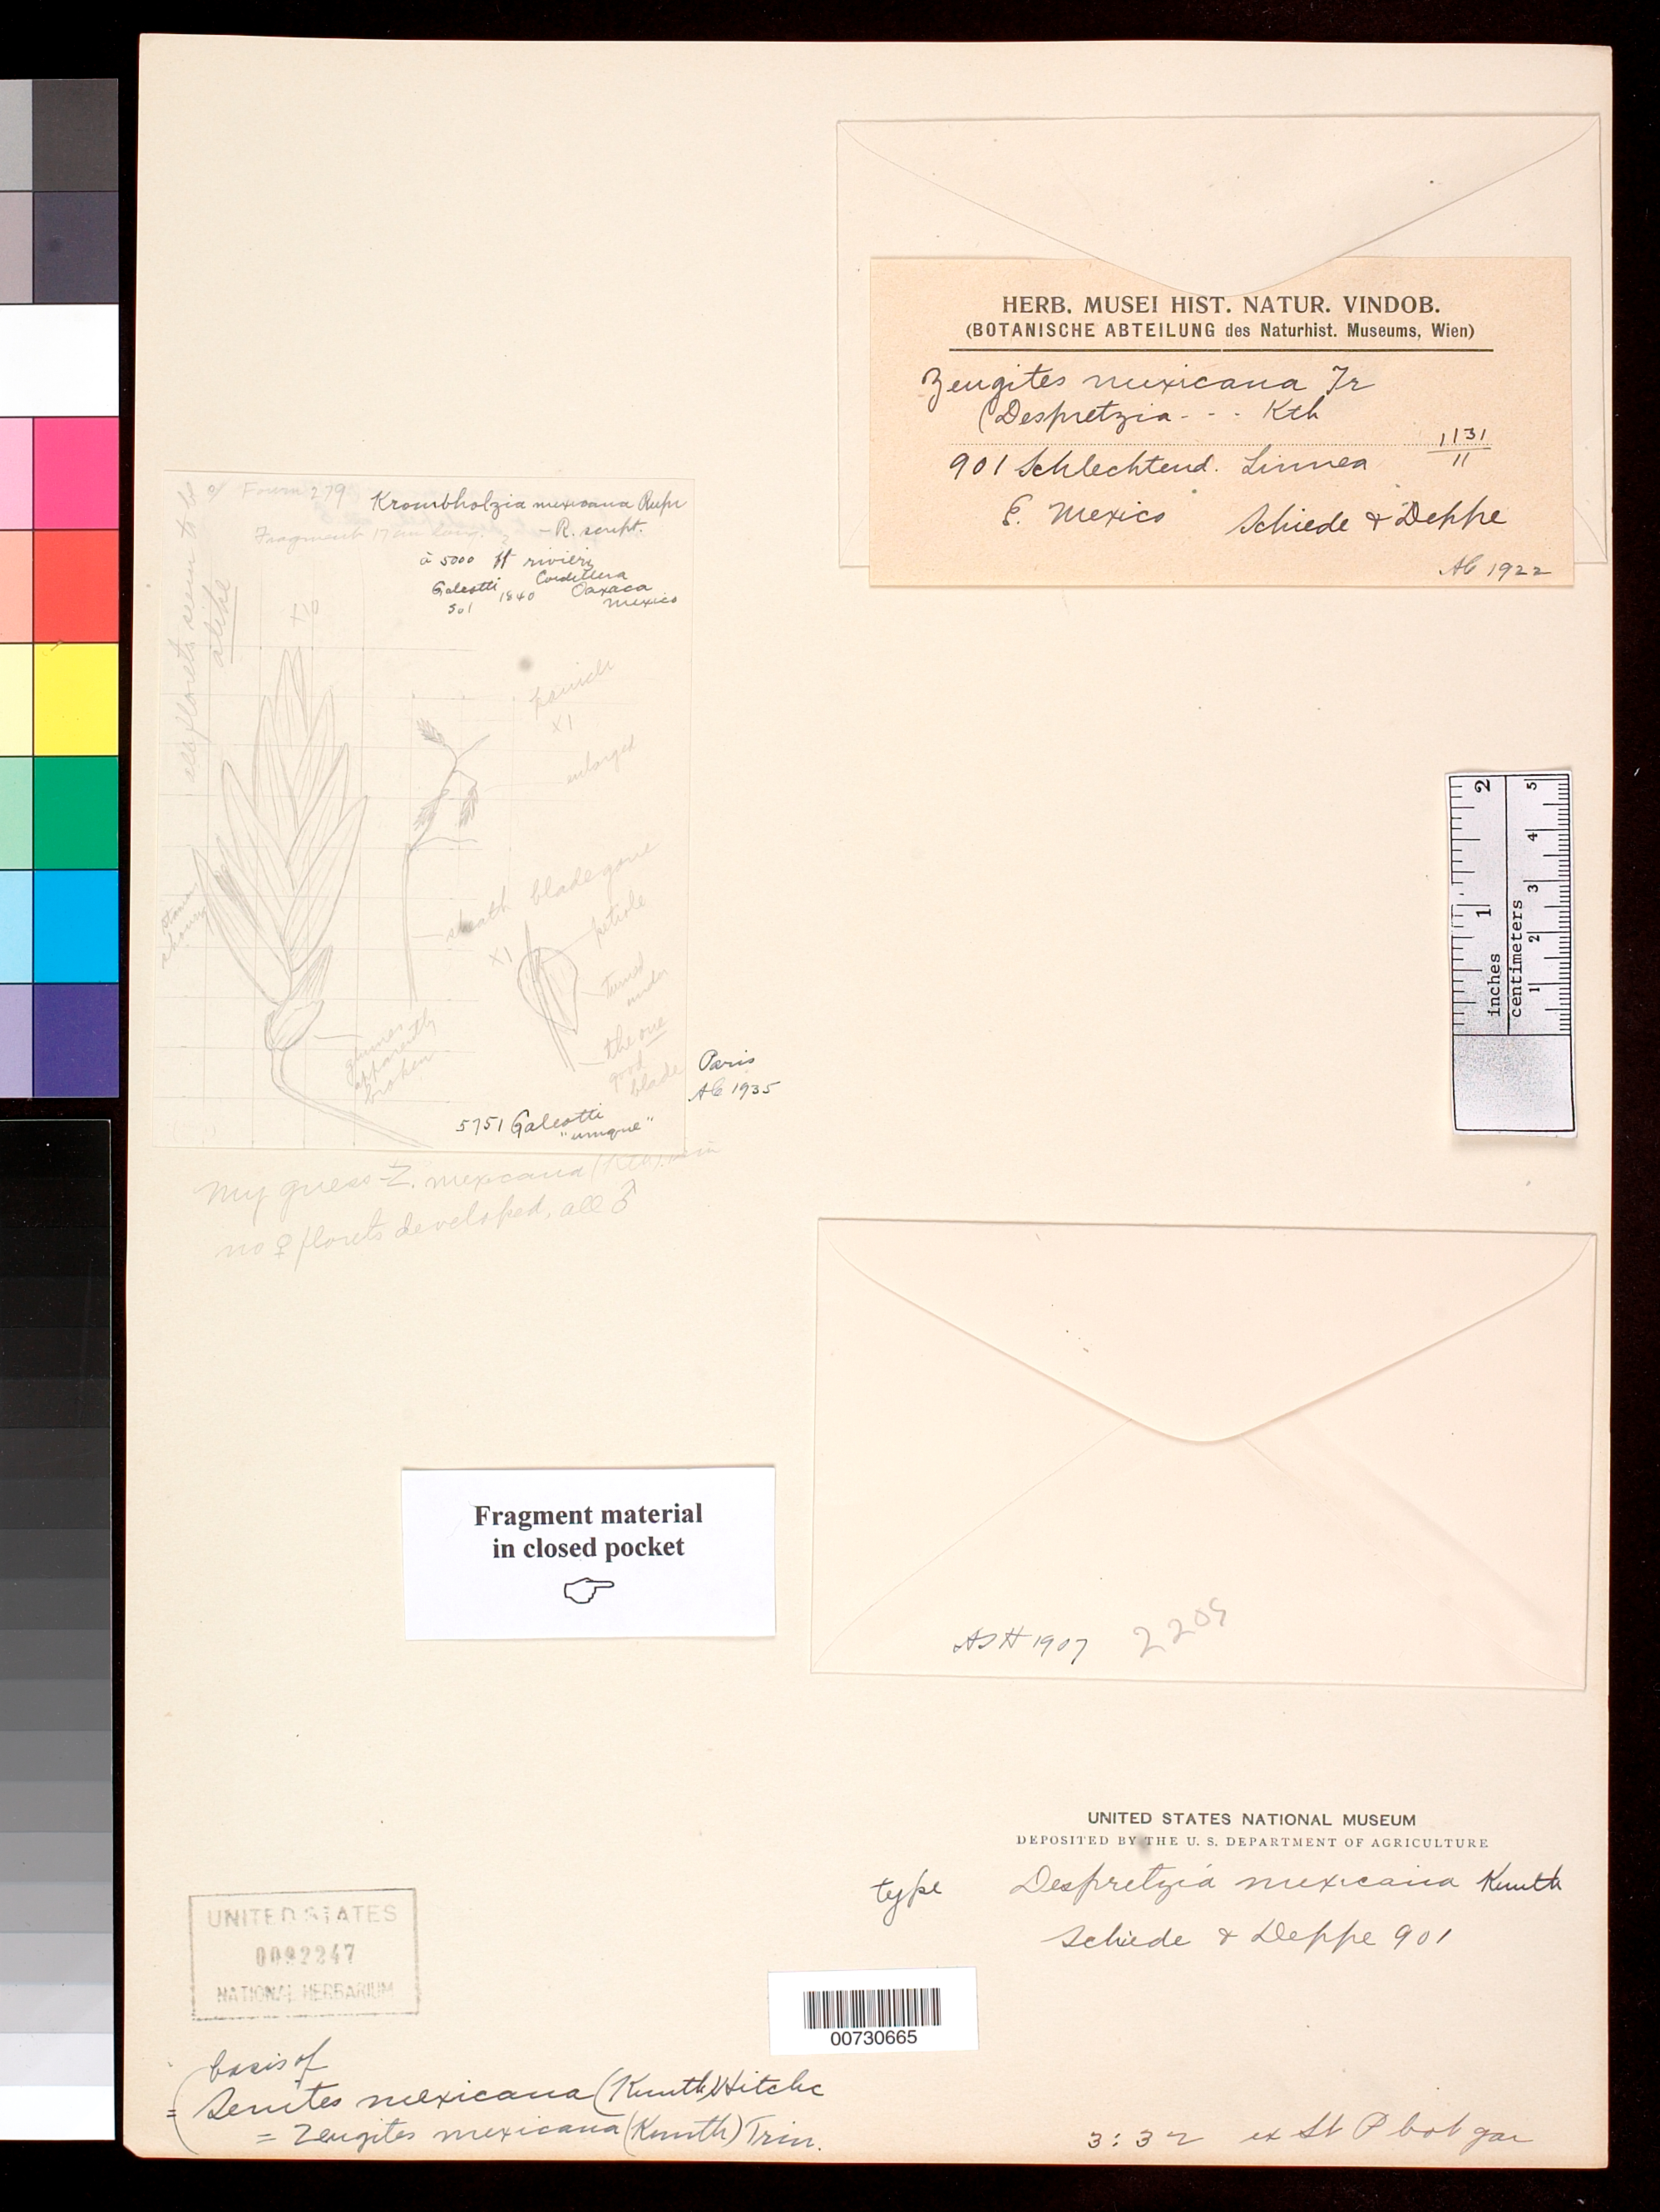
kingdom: Plantae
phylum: Tracheophyta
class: Liliopsida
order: Poales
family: Poaceae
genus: Despretzia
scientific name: Despretzia mexicana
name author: Kunth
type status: Isotype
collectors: C. J. W. Schiede & F. Deppe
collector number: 901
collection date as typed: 1831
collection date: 1831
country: Mexico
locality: E of Monserrat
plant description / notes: Fragmentary material of type specimen ex herb. Vienna.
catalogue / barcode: US 92247